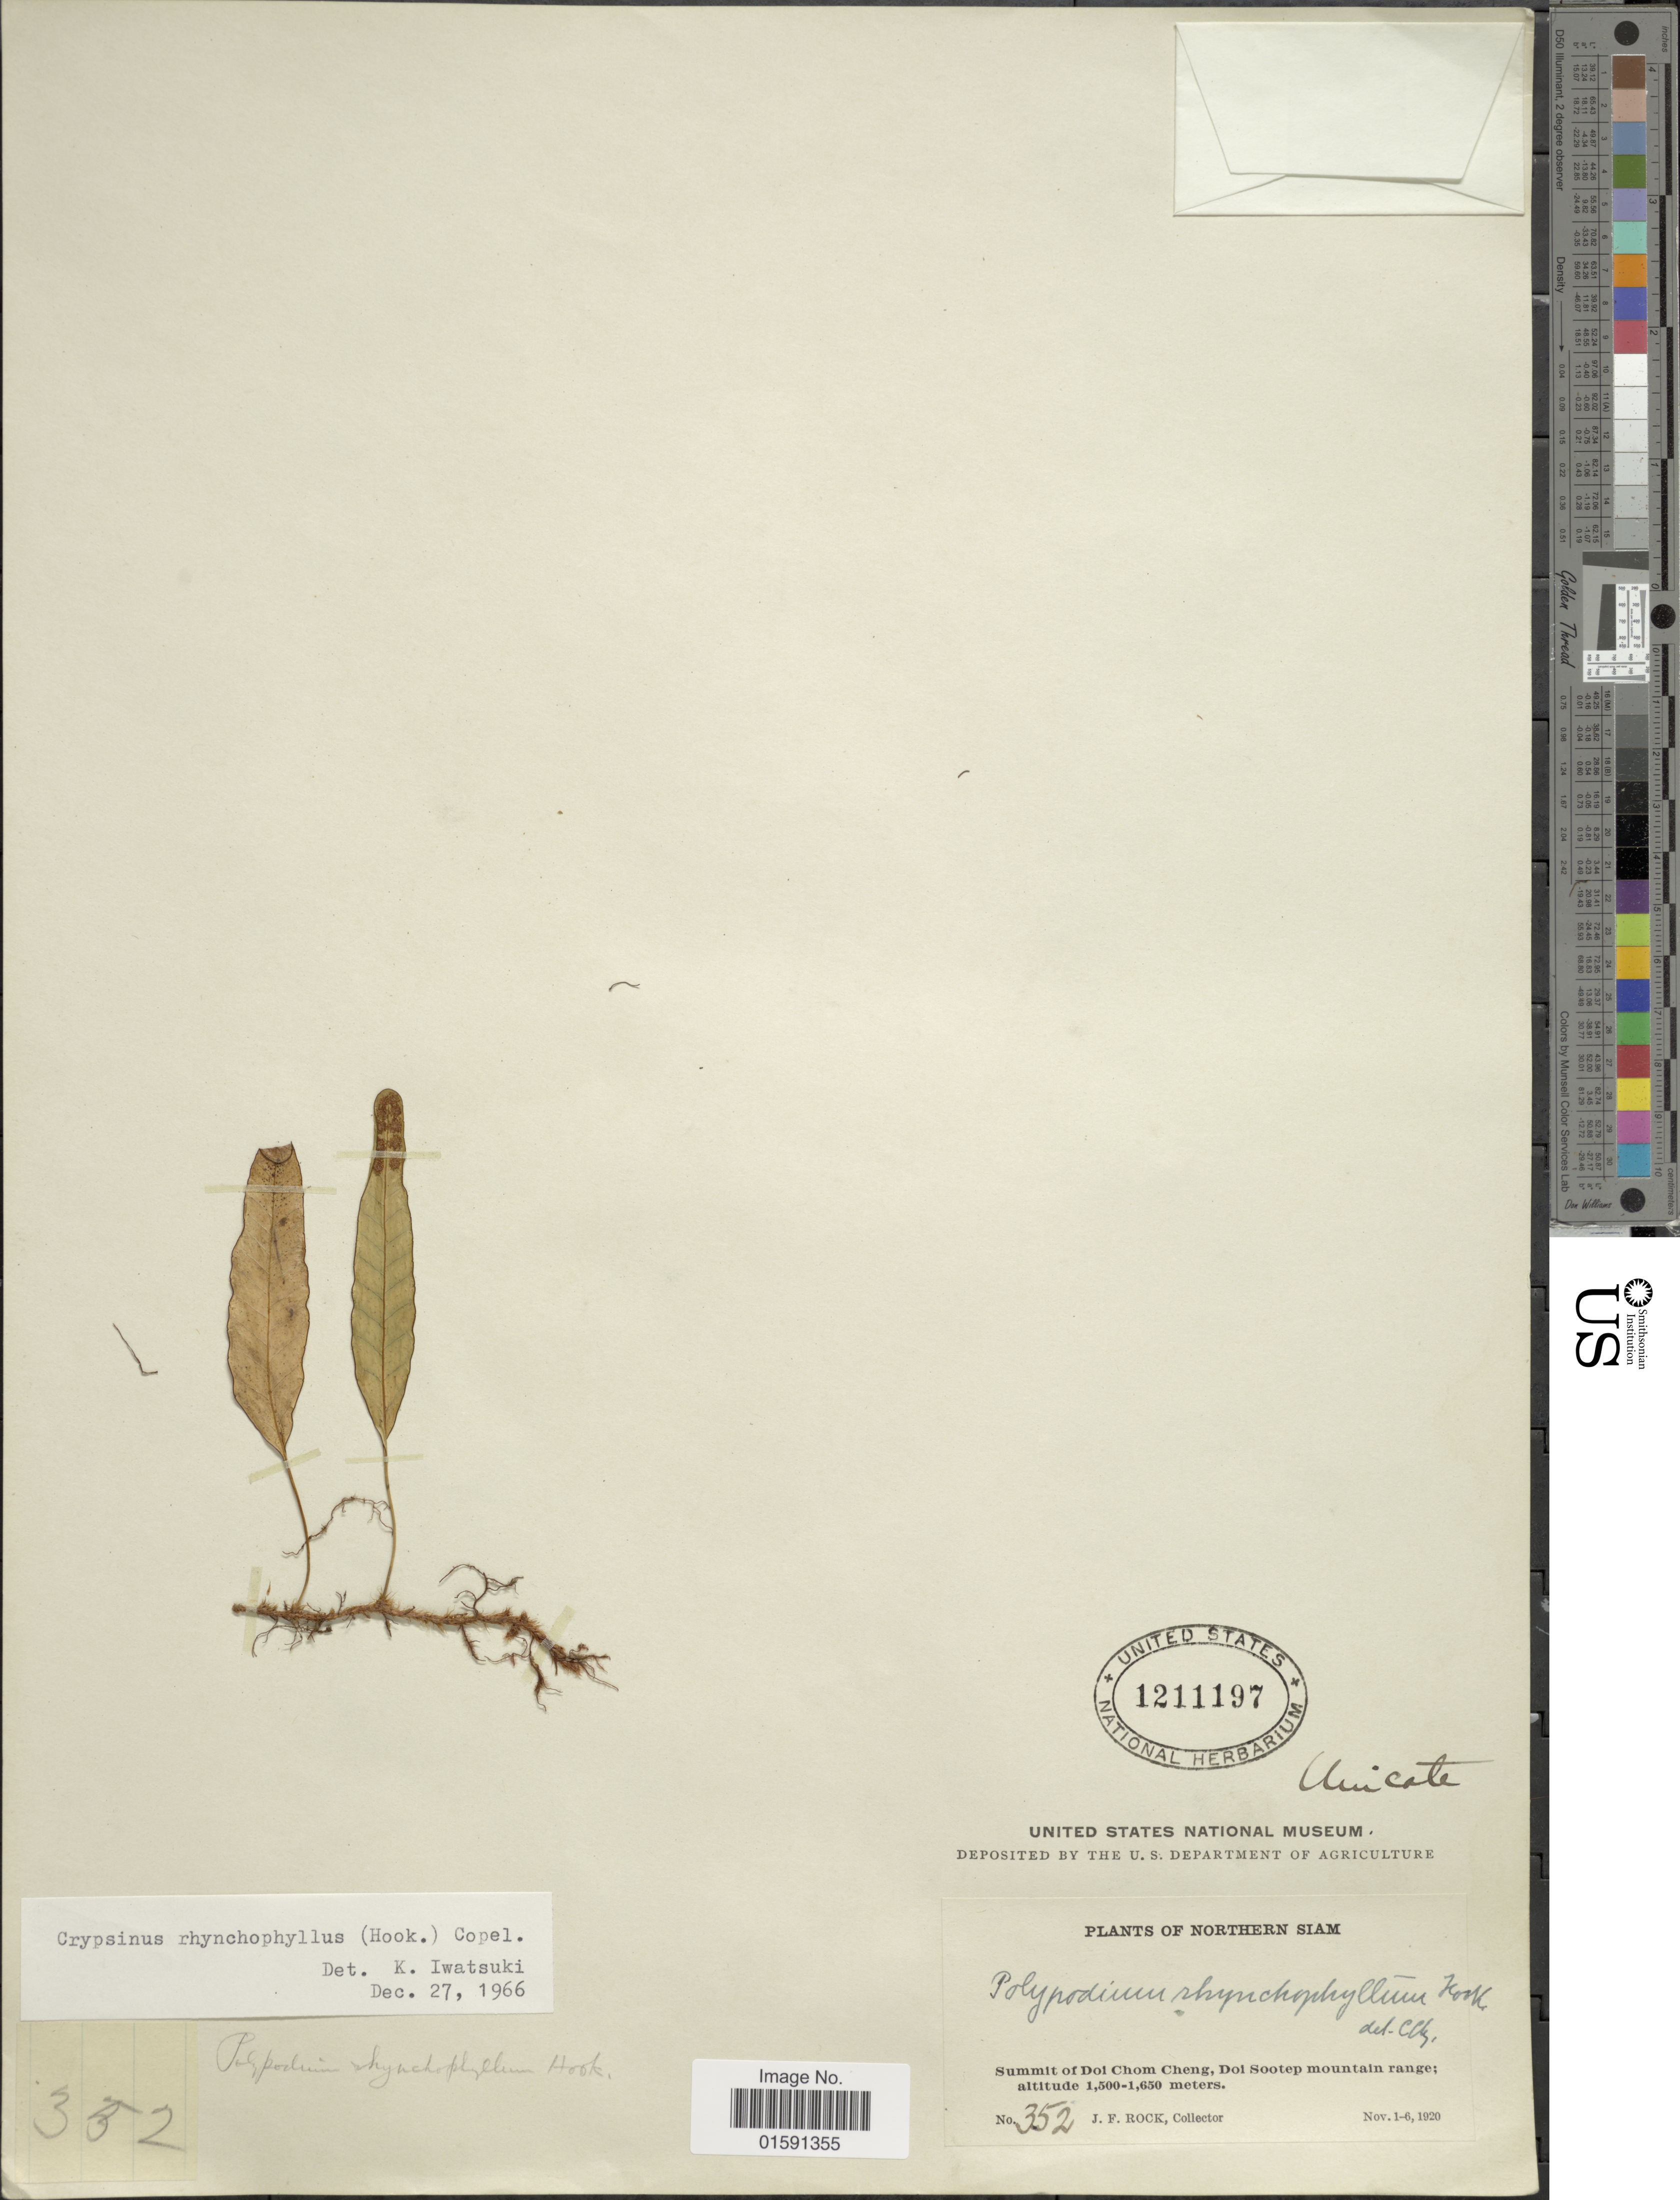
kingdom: Plantae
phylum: Tracheophyta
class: Polypodiopsida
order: Polypodiales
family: Polypodiaceae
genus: Selliguea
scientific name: Selliguea rhynchophylla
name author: (Hook.) Fraser-Jenk.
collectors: J. Rock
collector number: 352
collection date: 1920-11-01/1920-11-06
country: Thailand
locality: Northern Siam, Summit of Doi Chom Cheng, Doi Sootep mountain range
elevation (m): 1500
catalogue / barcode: US 1211197